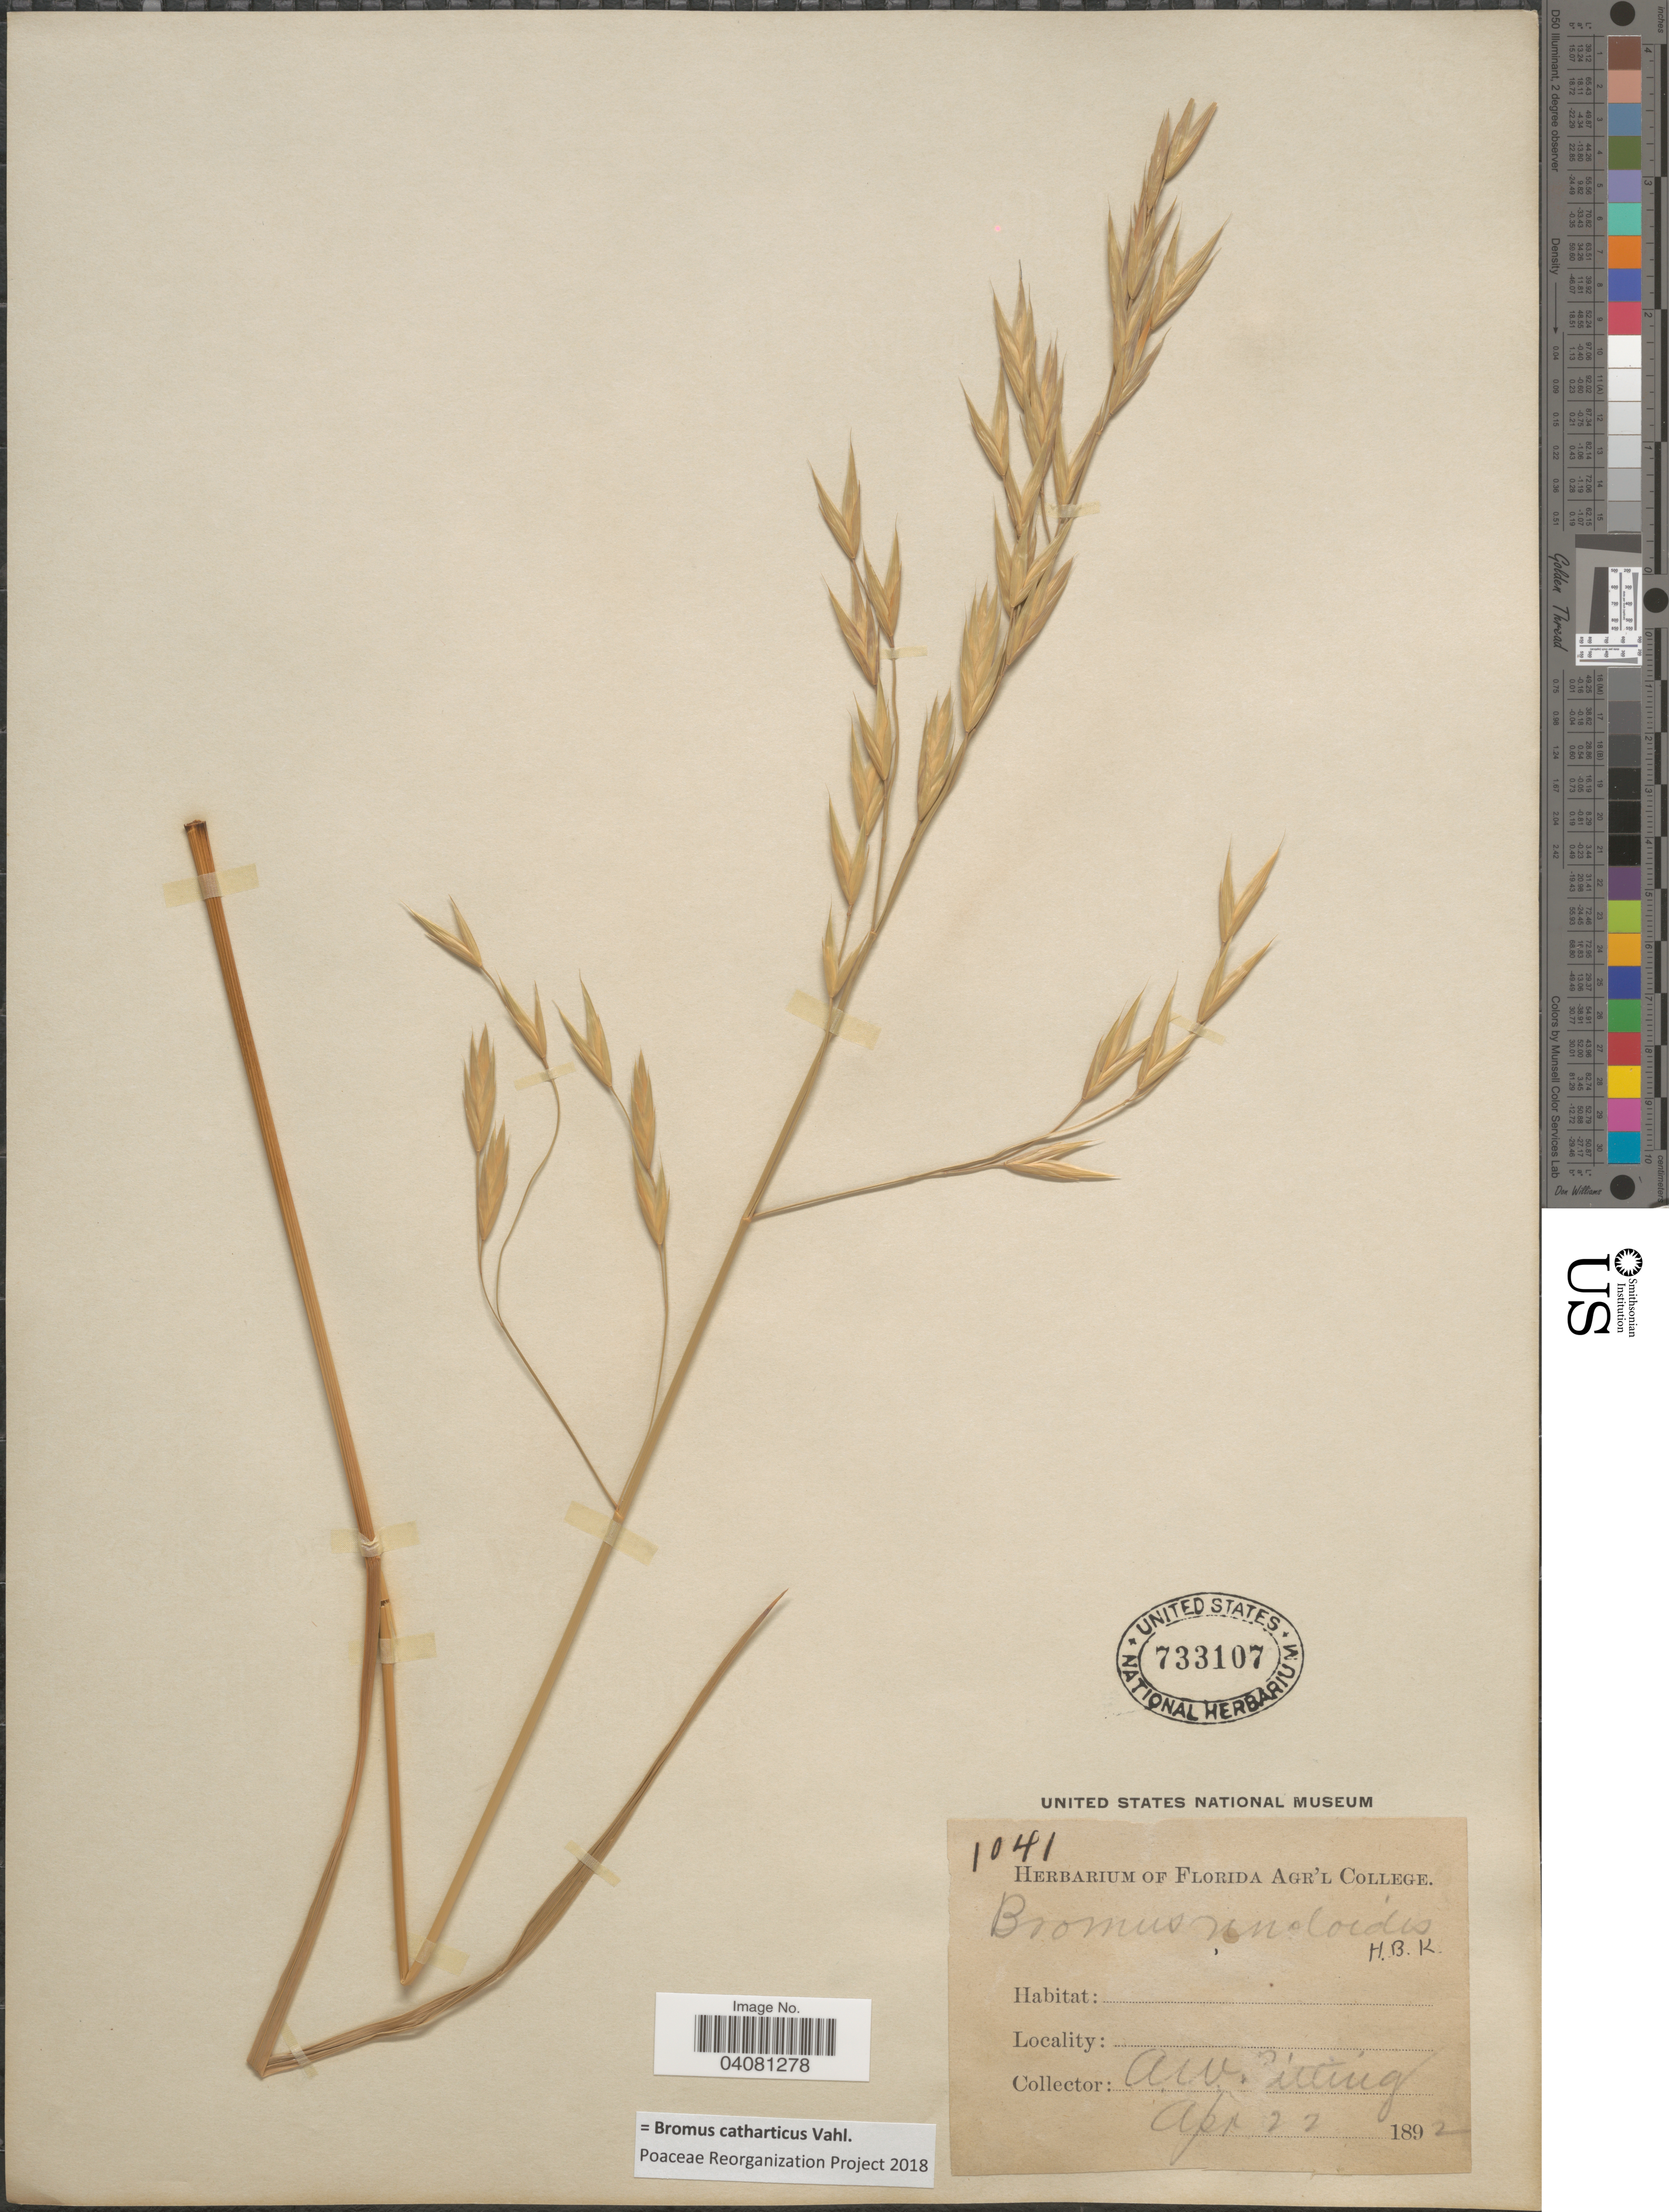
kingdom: Plantae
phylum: Tracheophyta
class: Liliopsida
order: Poales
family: Poaceae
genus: Bromus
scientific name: Bromus catharticus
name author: Vahl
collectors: A. Bitting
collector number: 1041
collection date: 1892-04-22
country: United States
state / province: Florida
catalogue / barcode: US 733107